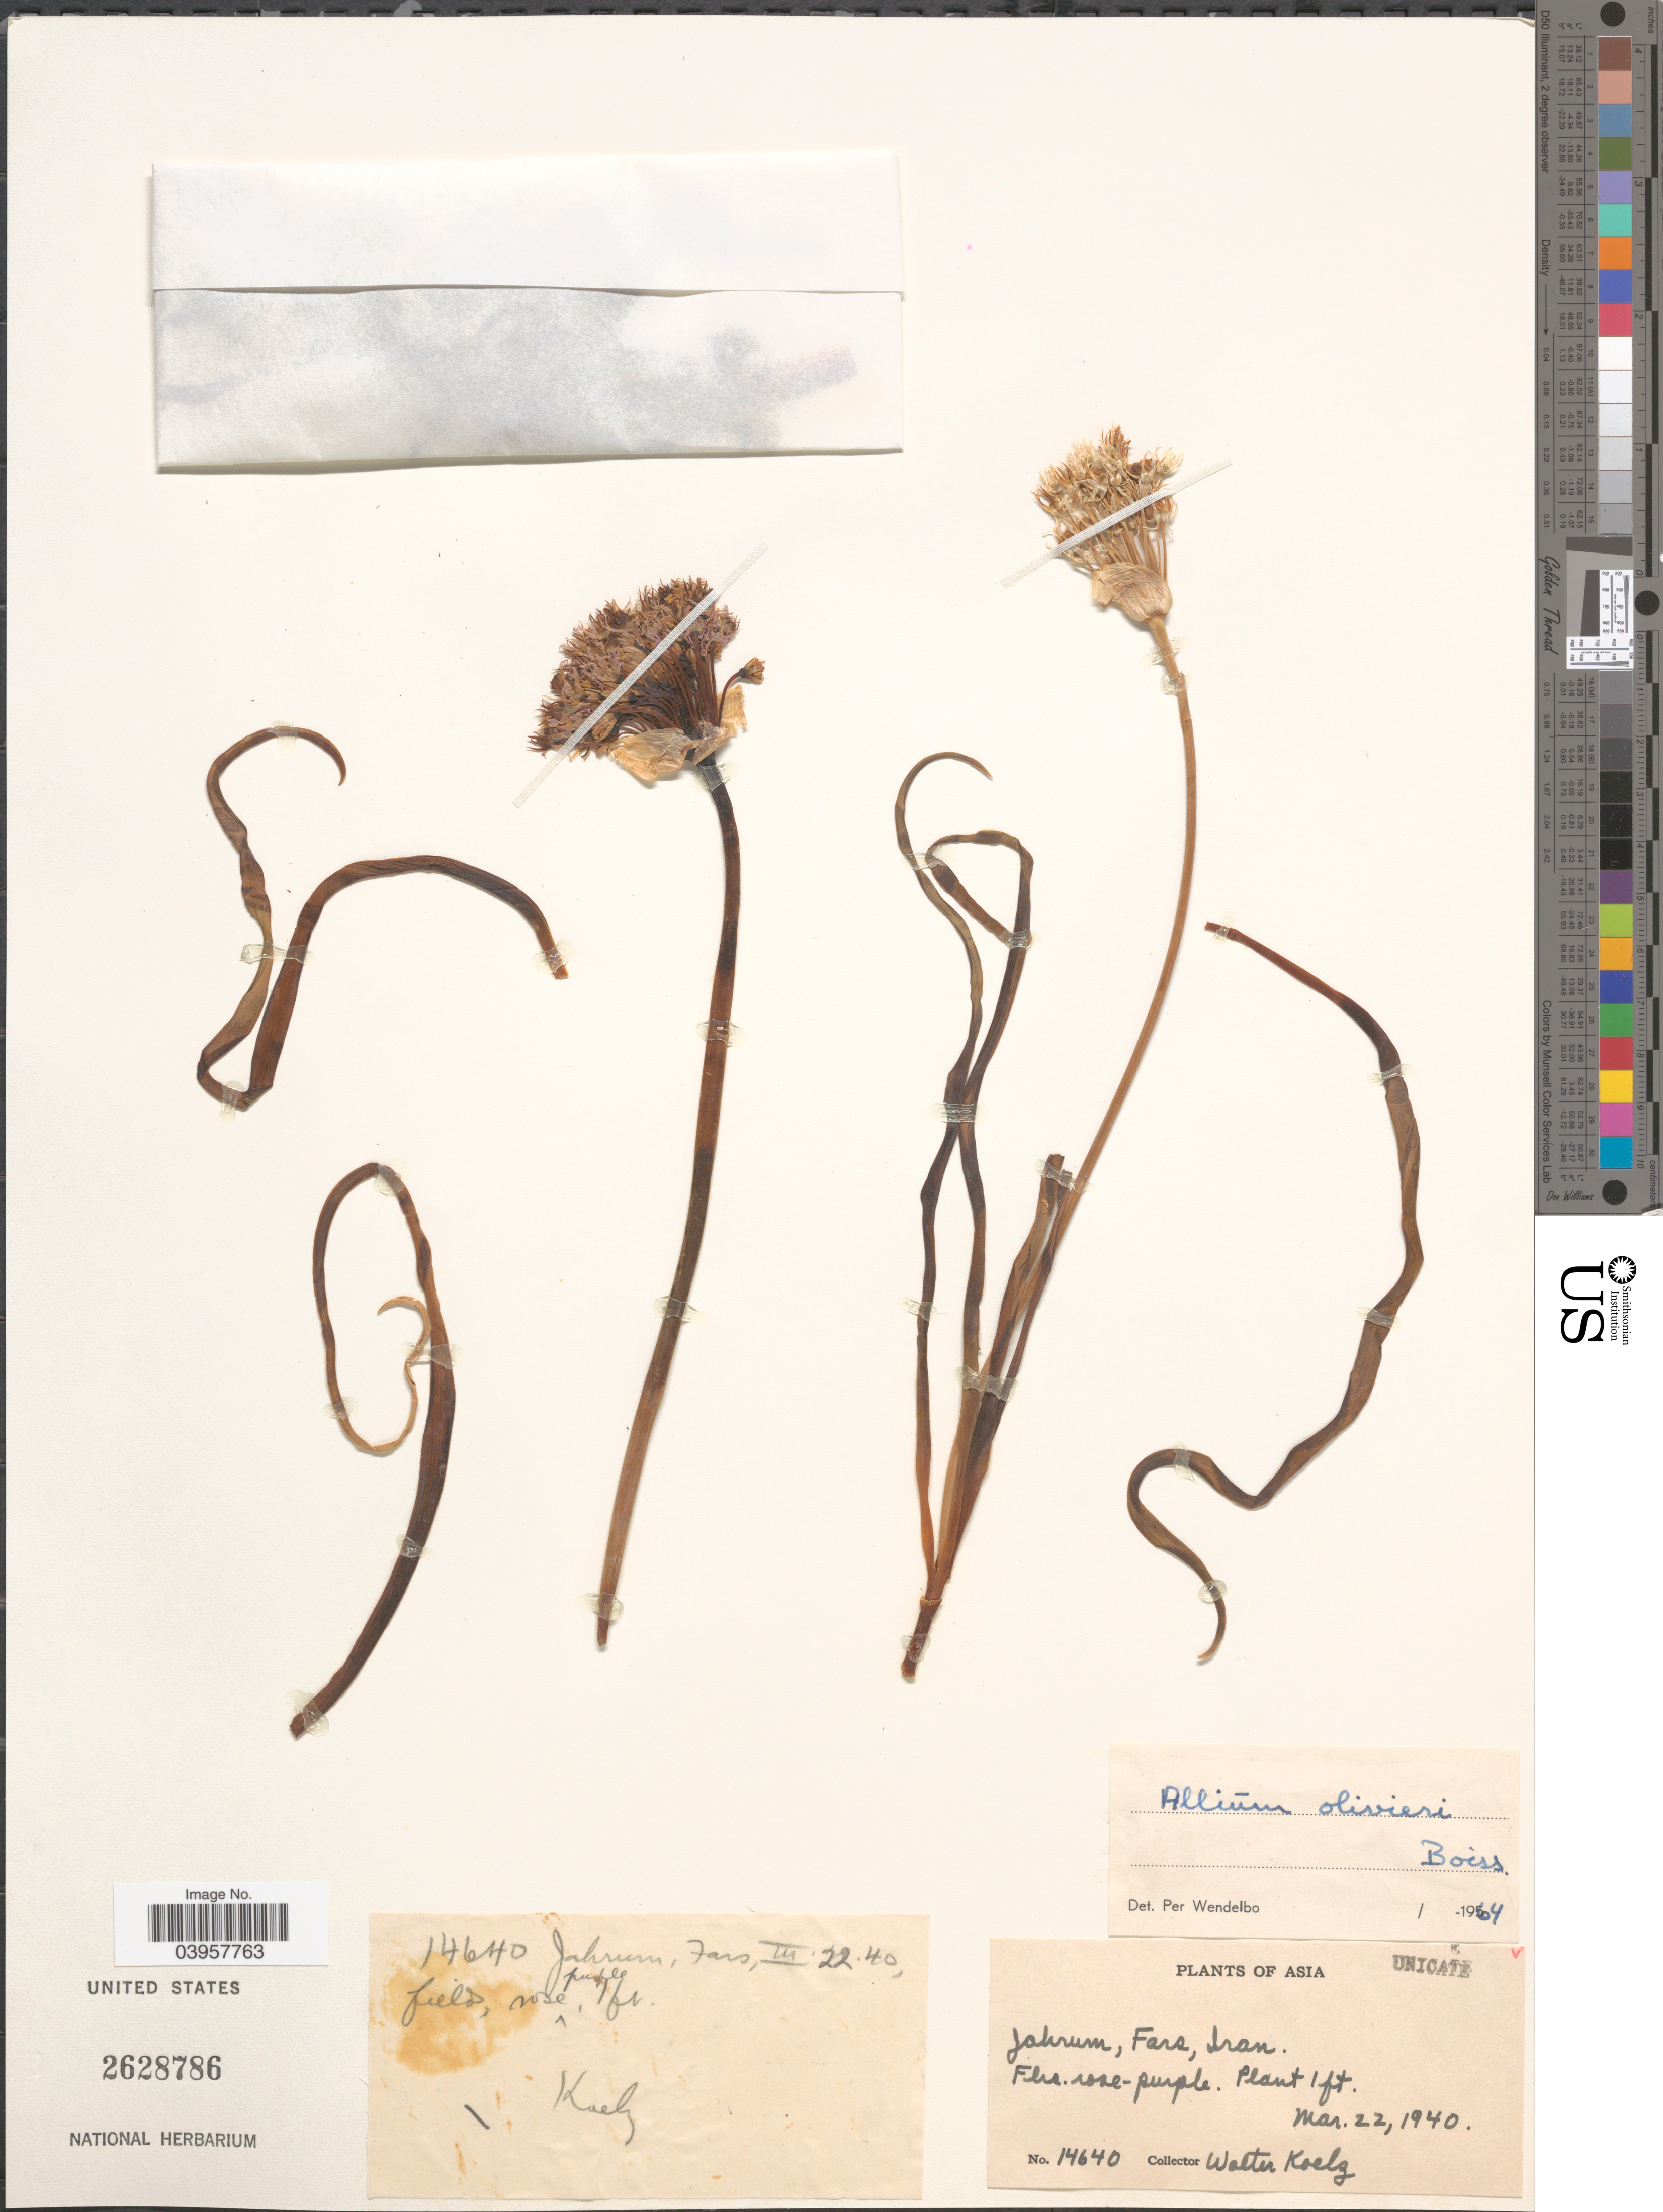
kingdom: Plantae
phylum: Tracheophyta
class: Liliopsida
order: Asparagales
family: Amaryllidaceae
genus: Allium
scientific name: Allium olivieri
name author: Boiss.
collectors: W. N. Koelz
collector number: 14640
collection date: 1940-03-22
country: Iran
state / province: Fars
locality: Jahrum.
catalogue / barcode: US 2628786